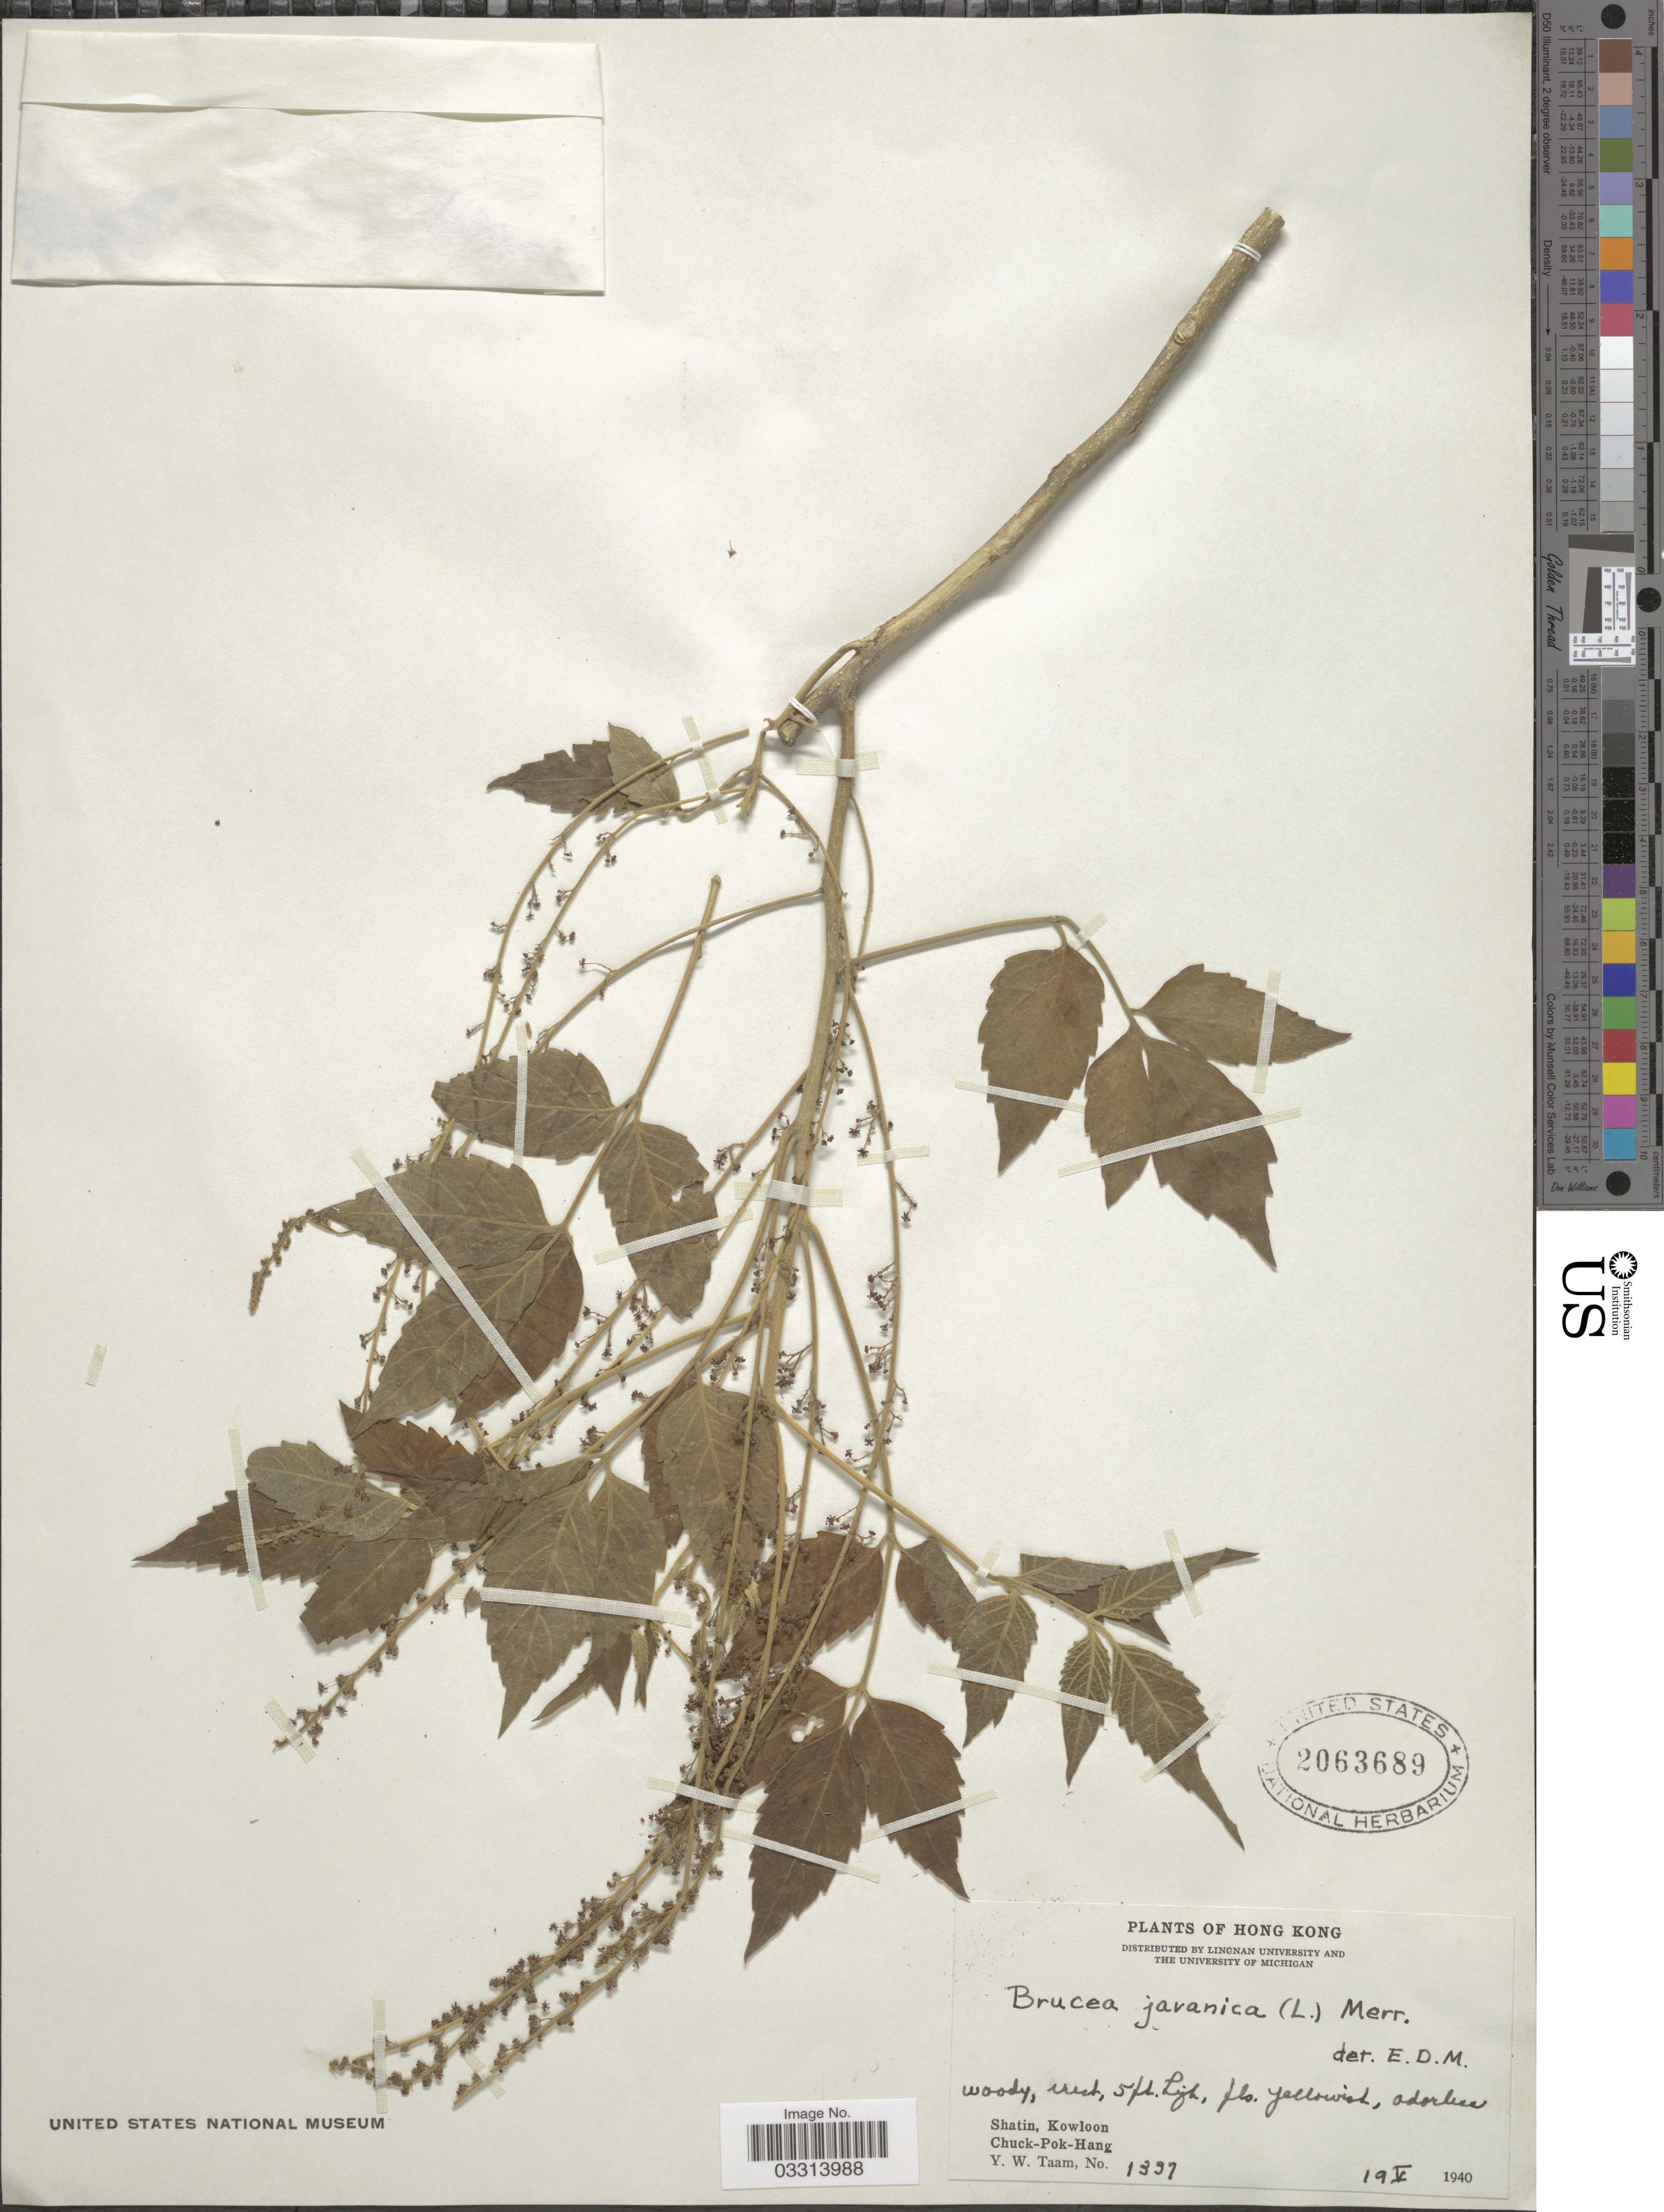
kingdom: Plantae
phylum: Tracheophyta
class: Magnoliopsida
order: Sapindales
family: Simaroubaceae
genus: Brucea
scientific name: Brucea javanica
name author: (L.) Merr.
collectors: Y. W. Taam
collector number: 1337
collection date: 1940-05-19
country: China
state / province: Hong Kong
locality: Shatin, Kowloon. Chuck-Pok-Hang.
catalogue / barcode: US 2063689